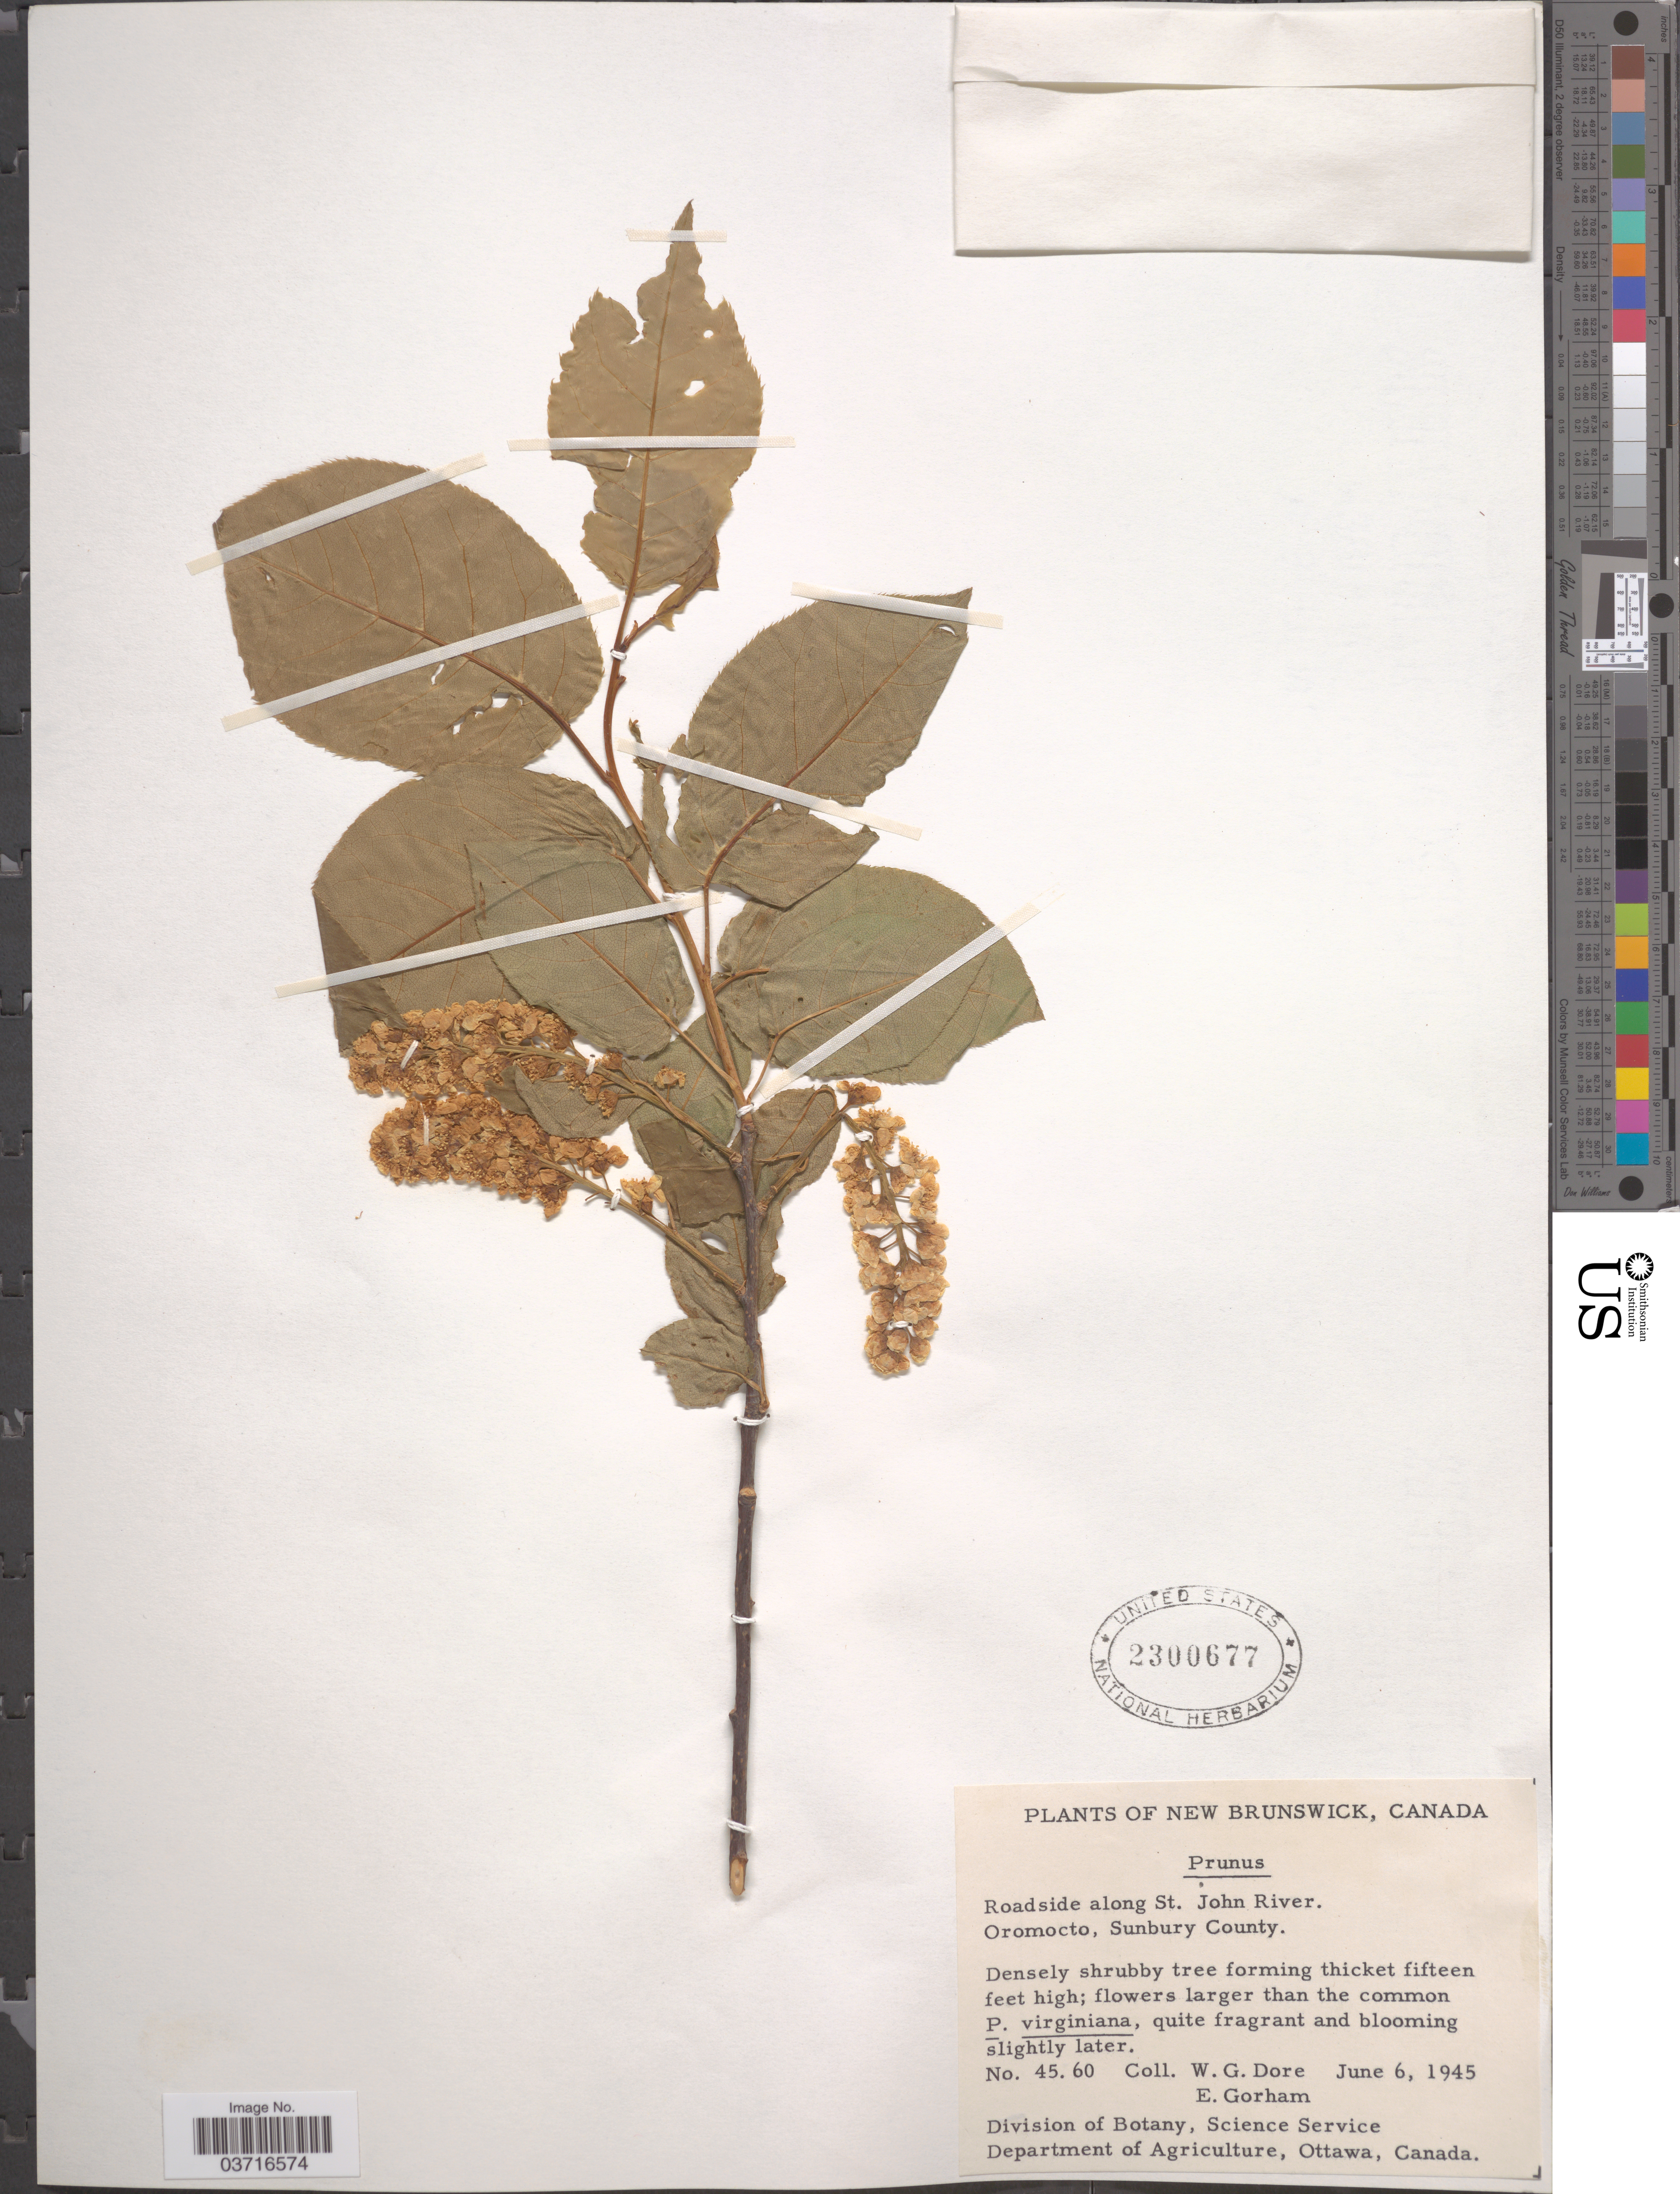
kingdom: Plantae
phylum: Tracheophyta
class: Magnoliopsida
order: Rosales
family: Rosaceae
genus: Prunus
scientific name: Prunus sp.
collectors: W. Dore & E. Gorham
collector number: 4560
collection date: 1945-06-06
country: Canada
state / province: New Brunswick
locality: Roadside along St. John River. Oromocto, Sunbury County.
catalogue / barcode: US 2300677